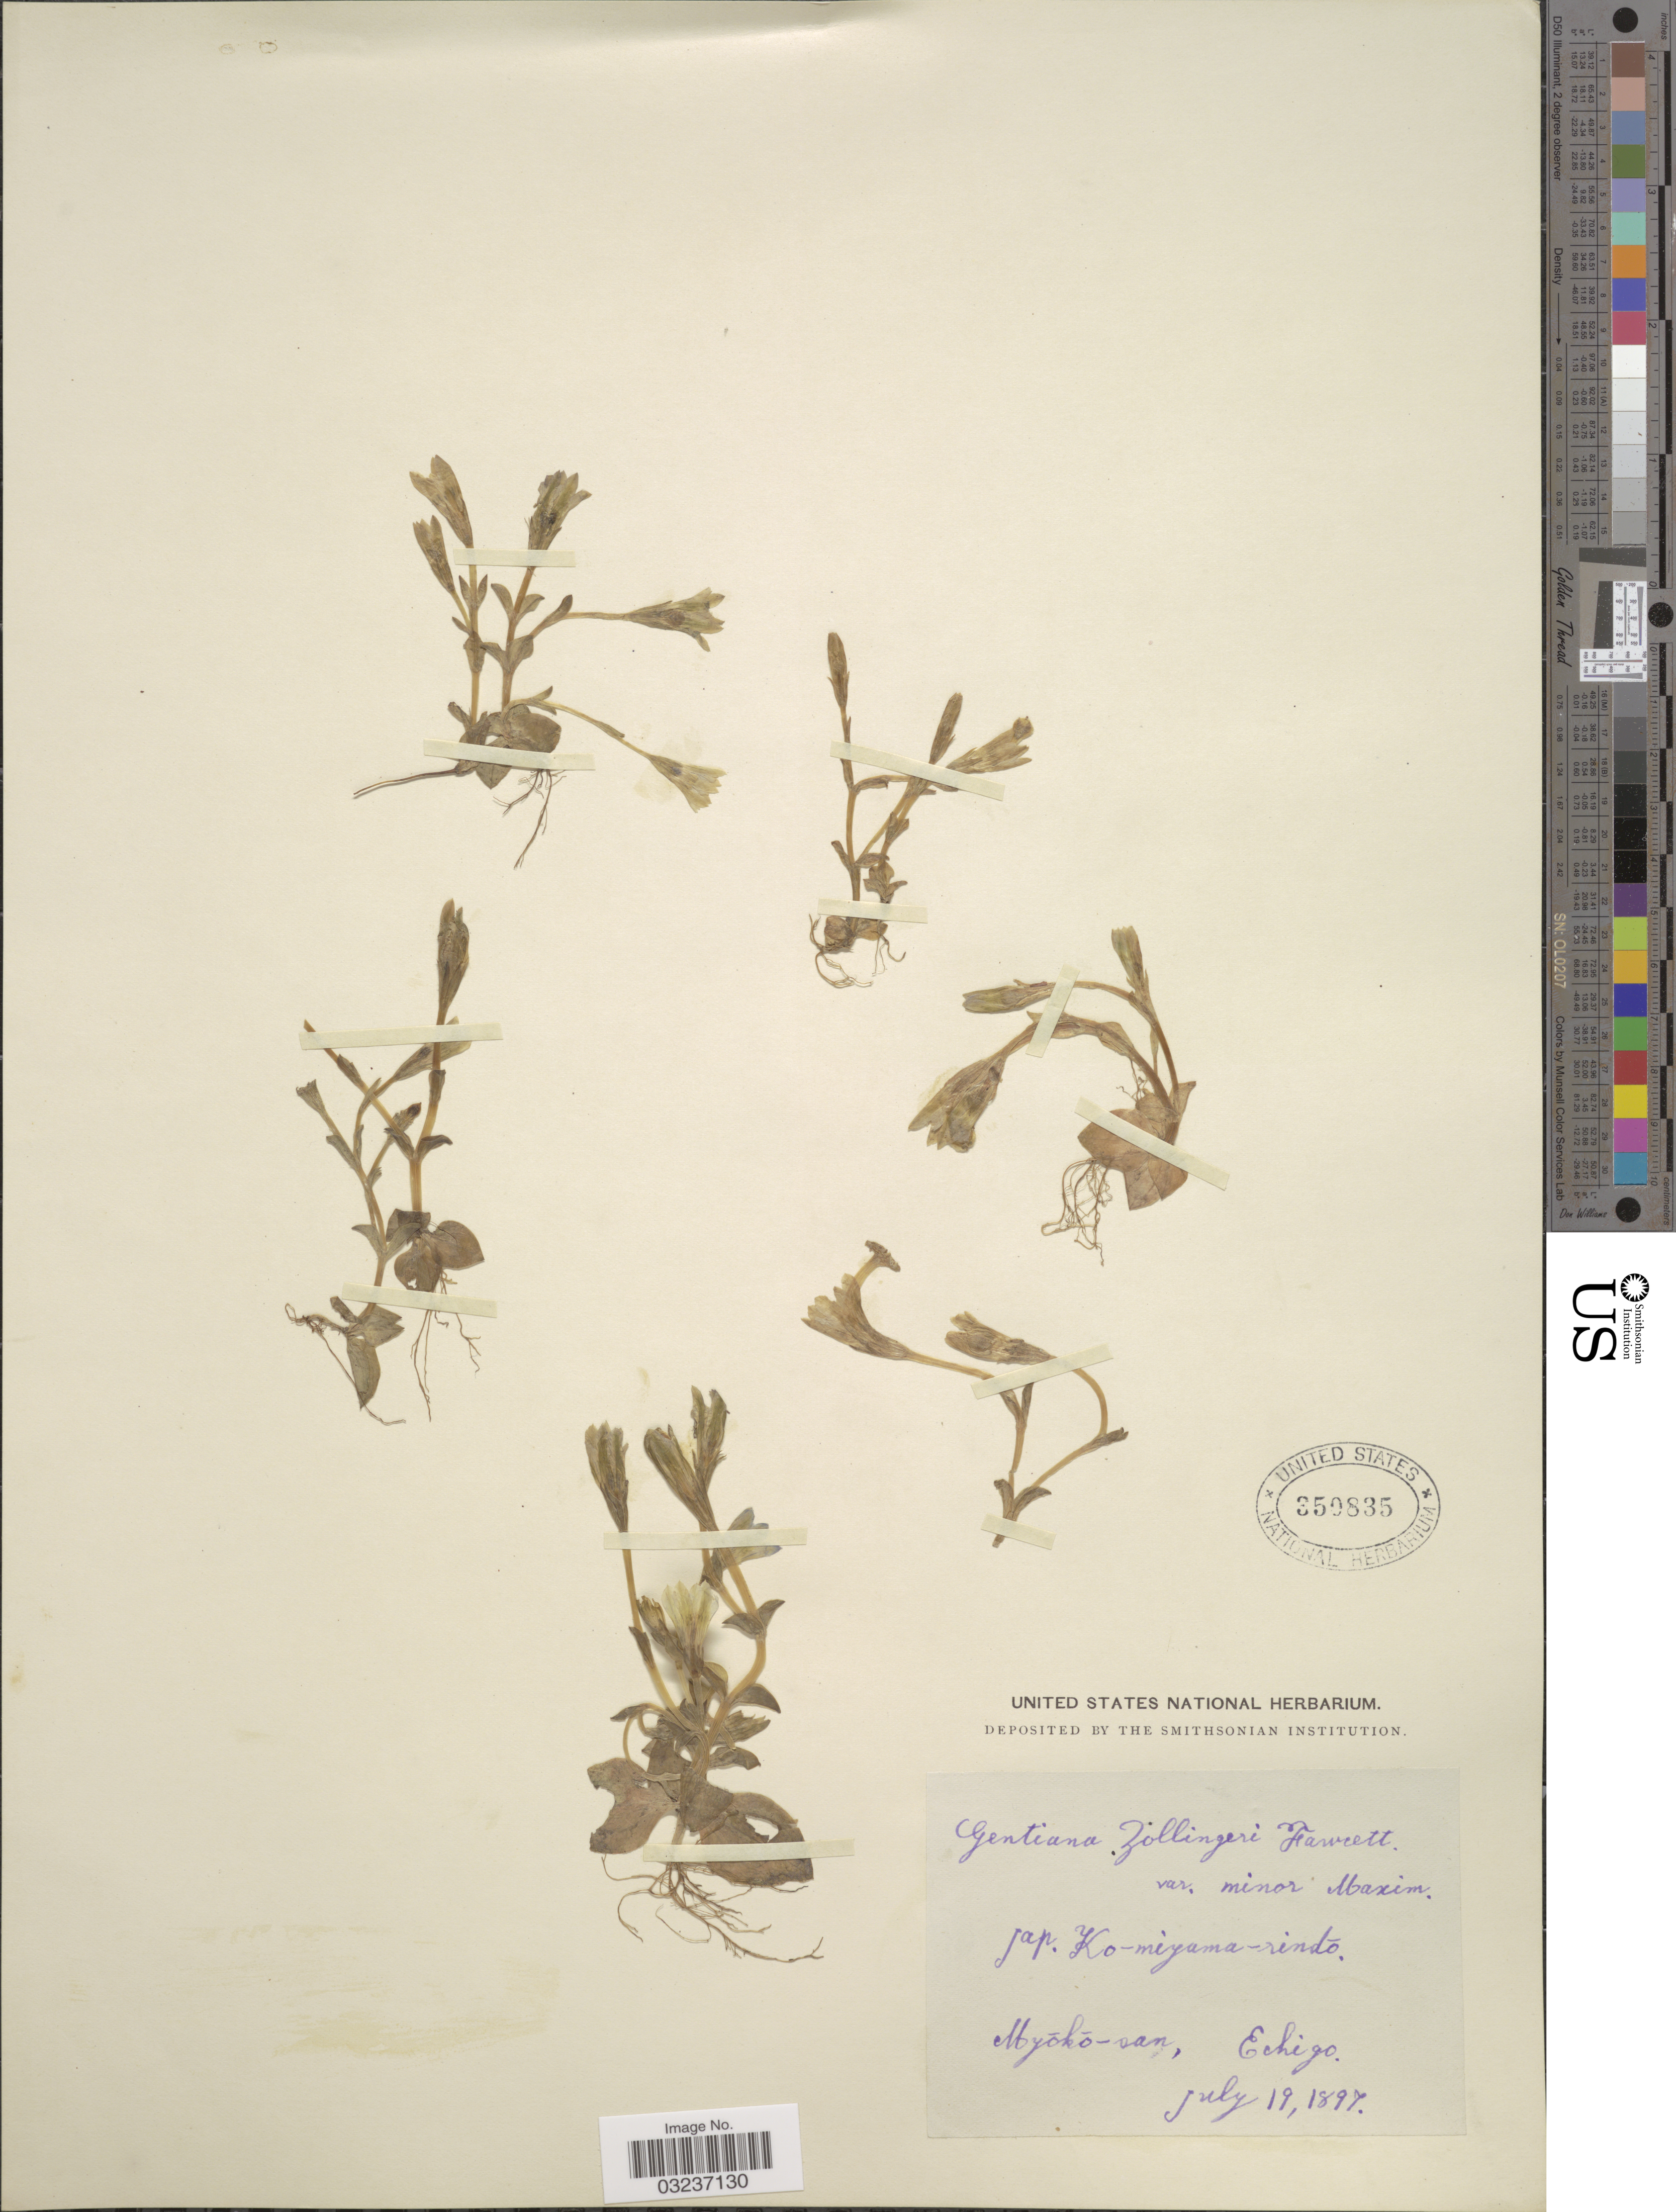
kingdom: Plantae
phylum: Tracheophyta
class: Magnoliopsida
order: Gentianales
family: Gentianaceae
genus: Gentiana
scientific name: Gentiana zollingeri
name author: Fawc.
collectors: ex herb. United States National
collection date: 1897-07-19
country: Japan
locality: Myōkō-san, Echigo.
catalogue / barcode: US 350835